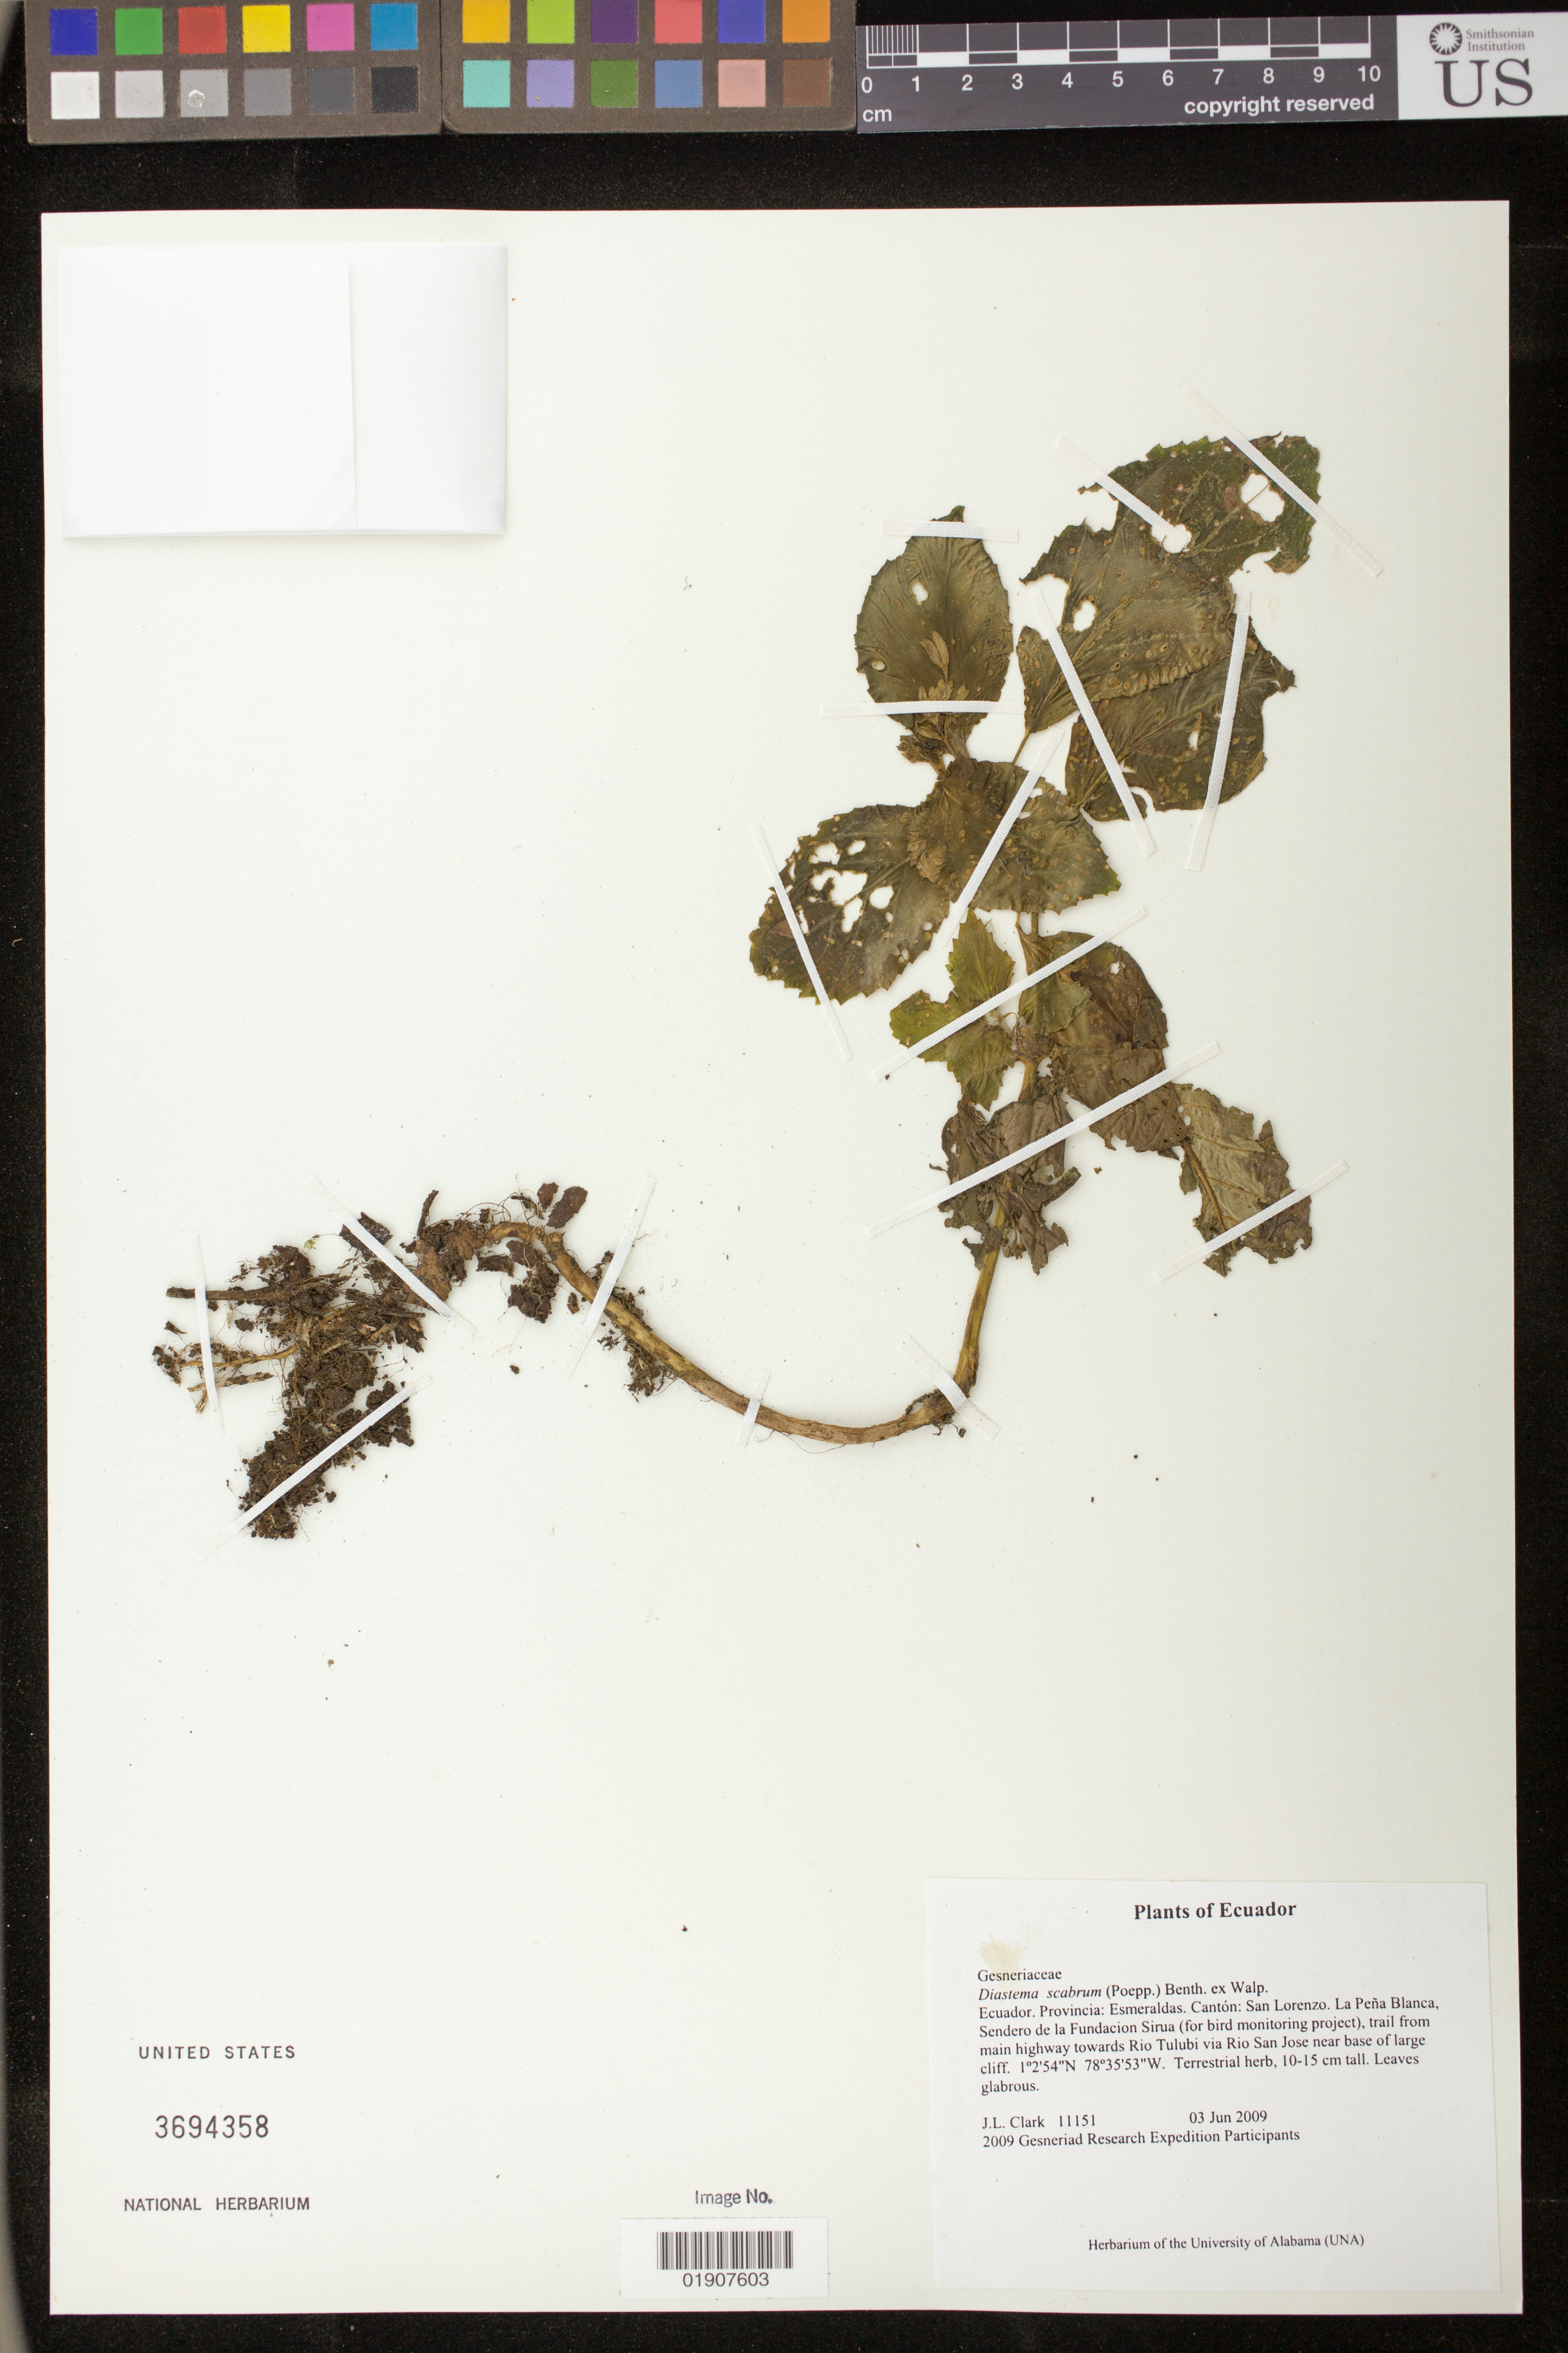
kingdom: Plantae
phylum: Tracheophyta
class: Magnoliopsida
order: Lamiales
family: Gesneriaceae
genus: Diastema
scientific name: Diastema scabrum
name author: (Poepp.) Benth. ex Walp.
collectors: J. L. Clark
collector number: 11151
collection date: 2009-06-03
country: Ecuador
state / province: Esmeraldas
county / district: San Lorenzo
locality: La Peña Blanca, Sendero de la Fundacion Sirua (for bird monitoring project), trail from main highway towards Rio Tulubi via Rio San Jose near base of large cliff.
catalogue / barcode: US 3694358